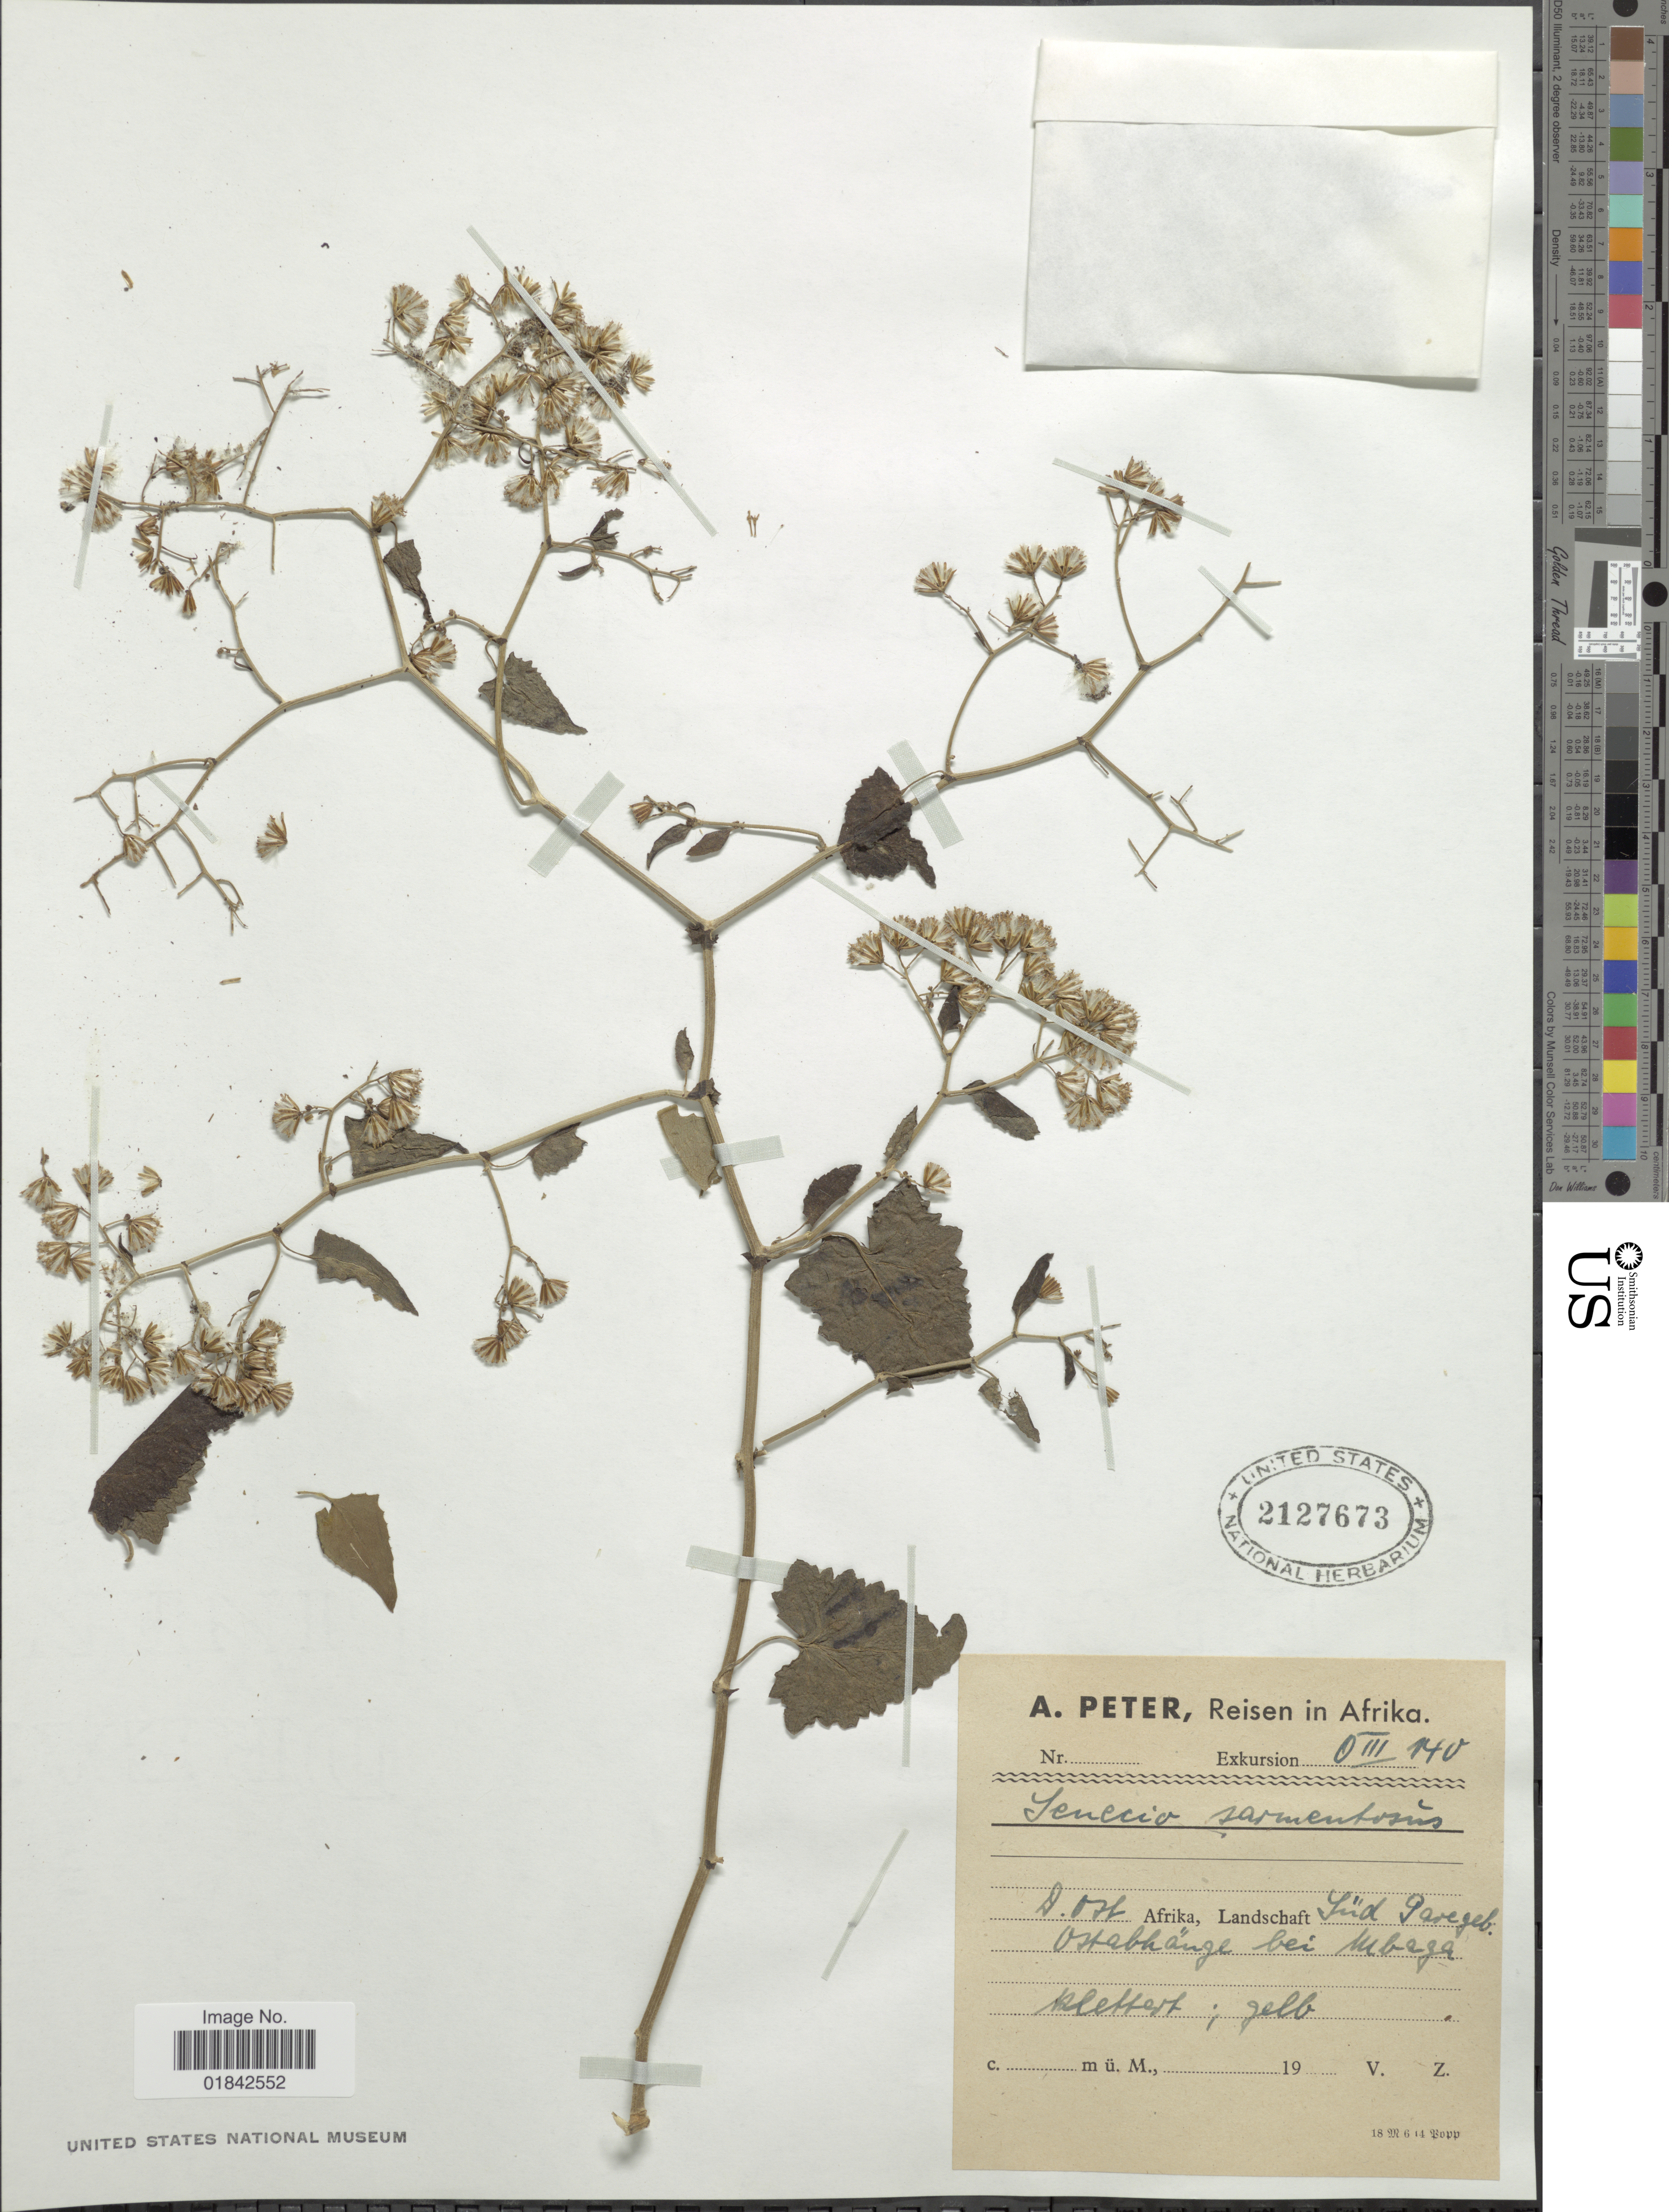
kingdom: Plantae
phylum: Tracheophyta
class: Magnoliopsida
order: Asterales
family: Asteraceae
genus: Senecio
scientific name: Senecio sarmentosus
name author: O. Hoffm.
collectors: A. Peter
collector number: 0III140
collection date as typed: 19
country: Tanzania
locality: bei Mbeza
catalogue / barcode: US 2127673